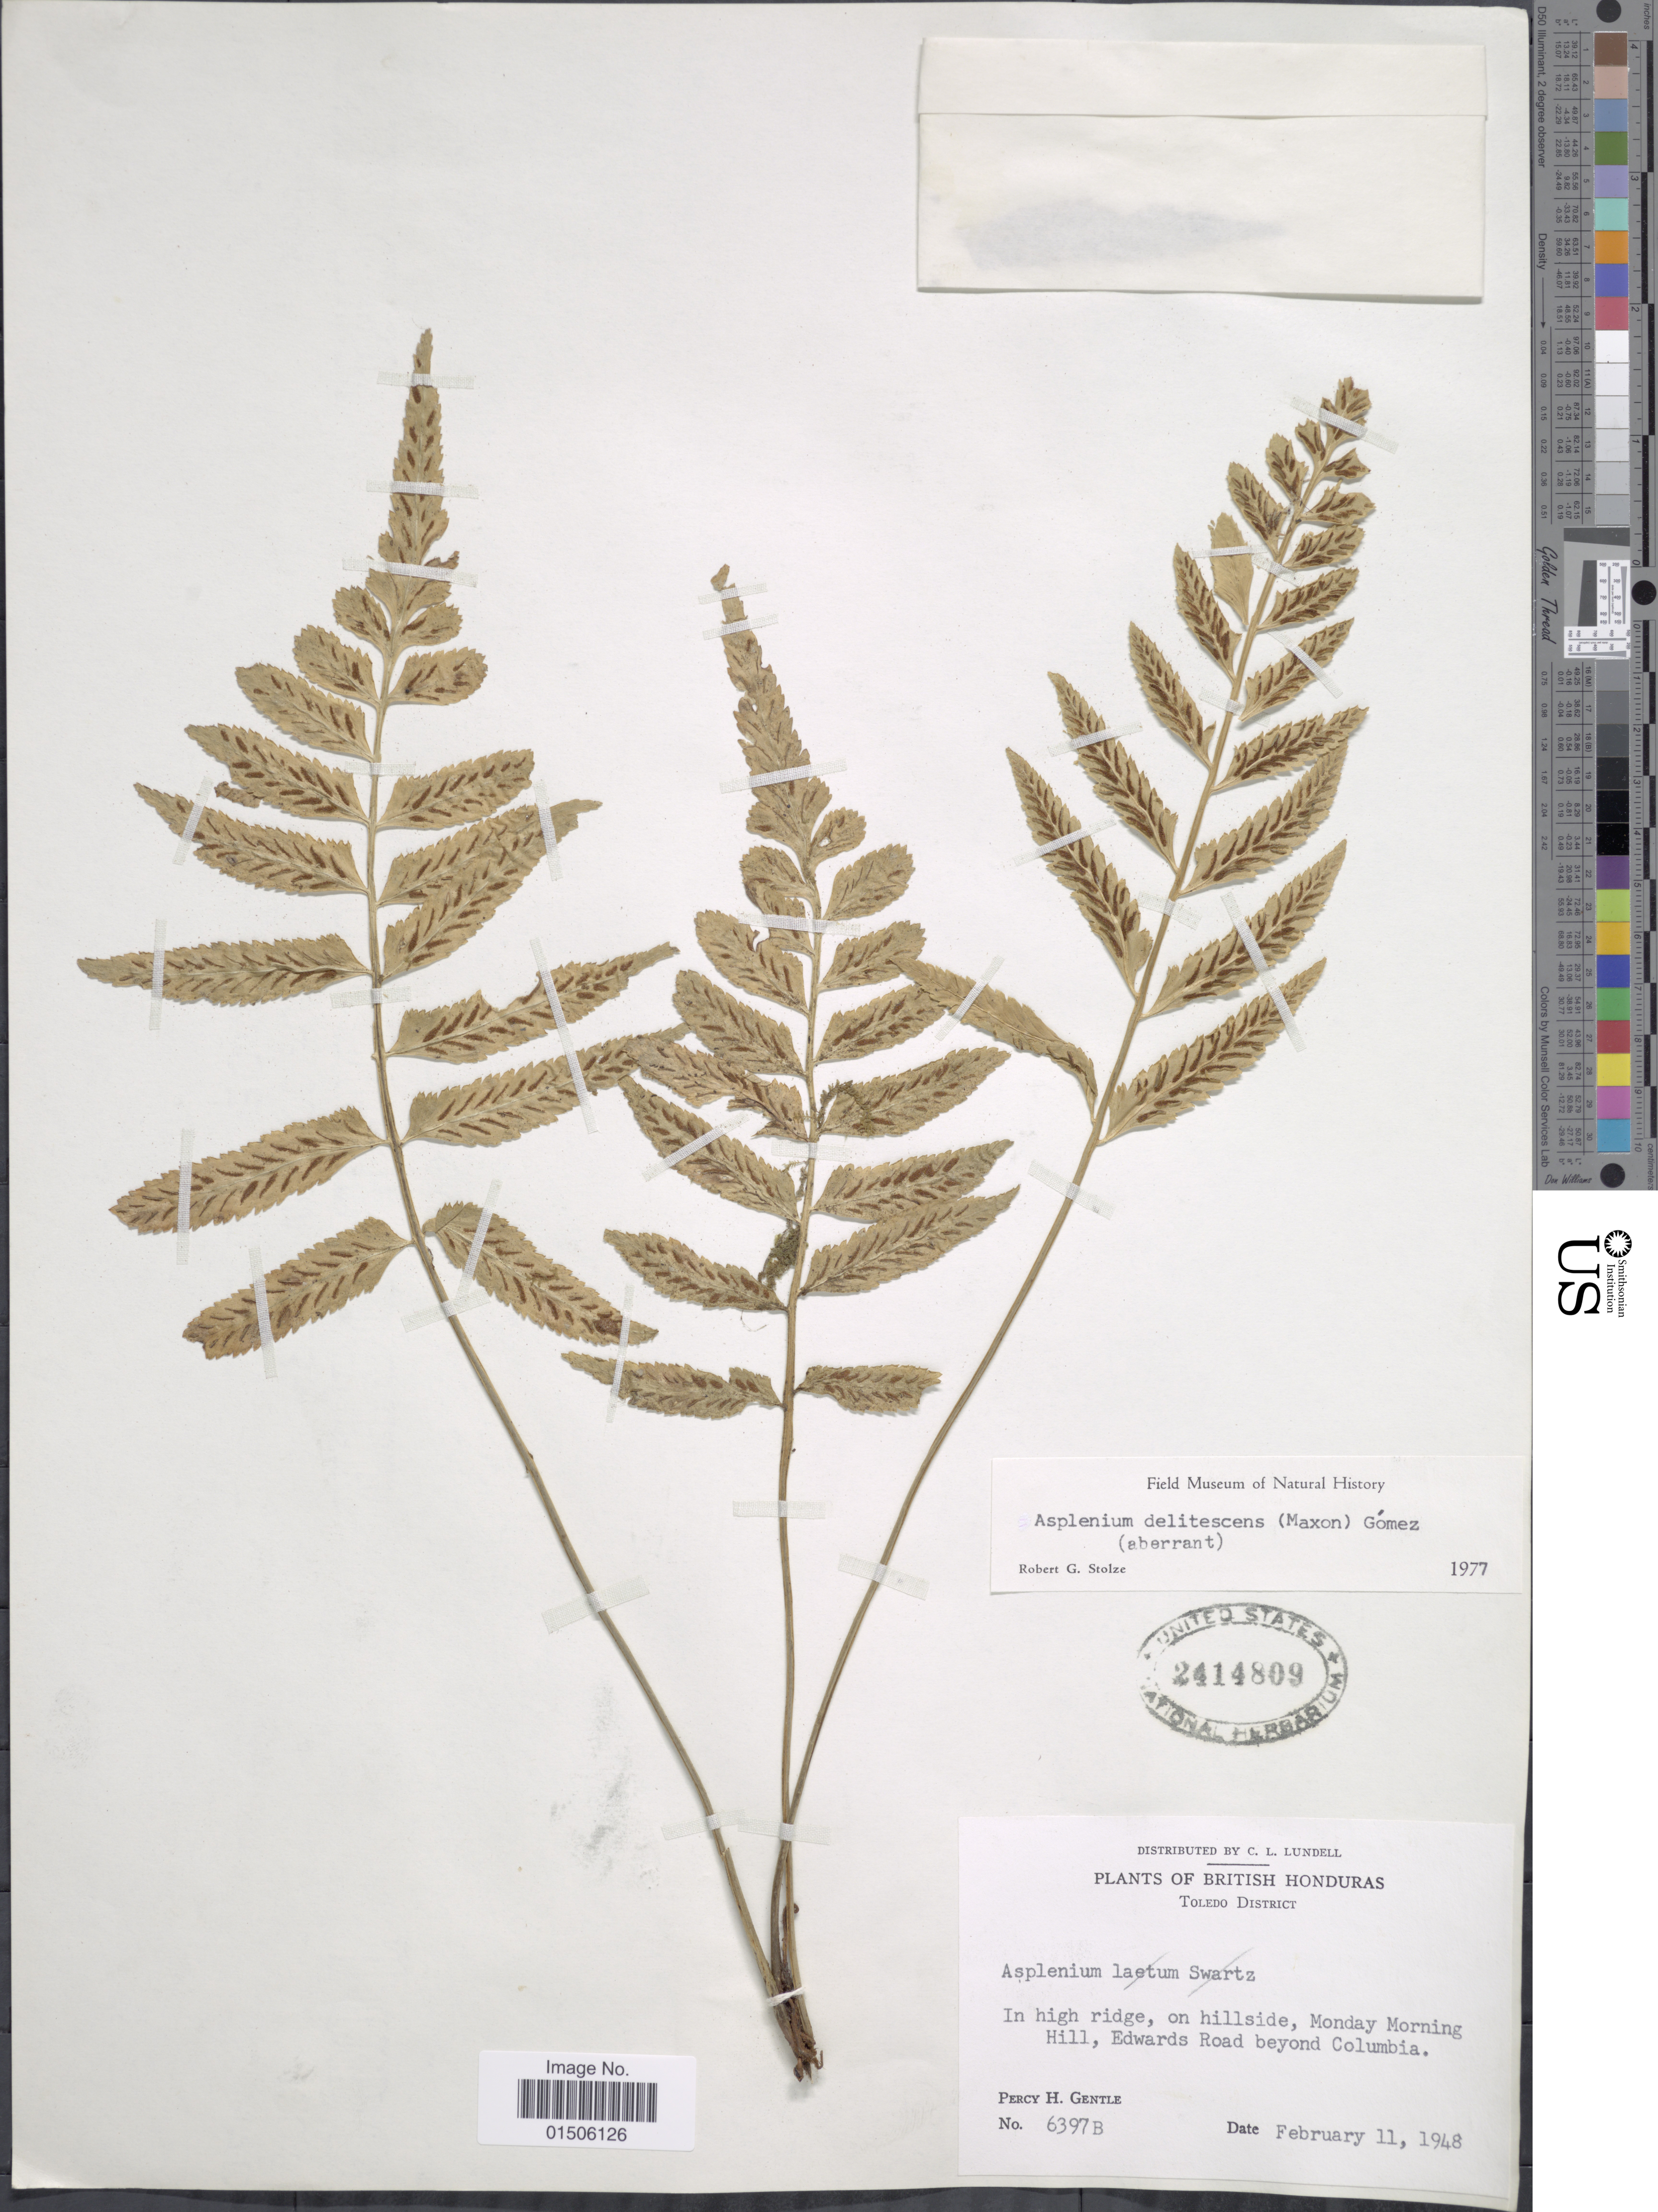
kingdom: Plantae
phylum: Tracheophyta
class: Polypodiopsida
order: Polypodiales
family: Aspleniaceae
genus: Asplenium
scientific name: Asplenium delitescens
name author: (Maxon) L.D. Gómez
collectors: P. H. Gentle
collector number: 6397B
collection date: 1948-02-11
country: Belize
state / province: Toledo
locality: Toledo District, British Honduras, In high ridge, on hillside, Monday Morning Hill, Edwards Road beyond Columbia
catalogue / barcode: US 2414809